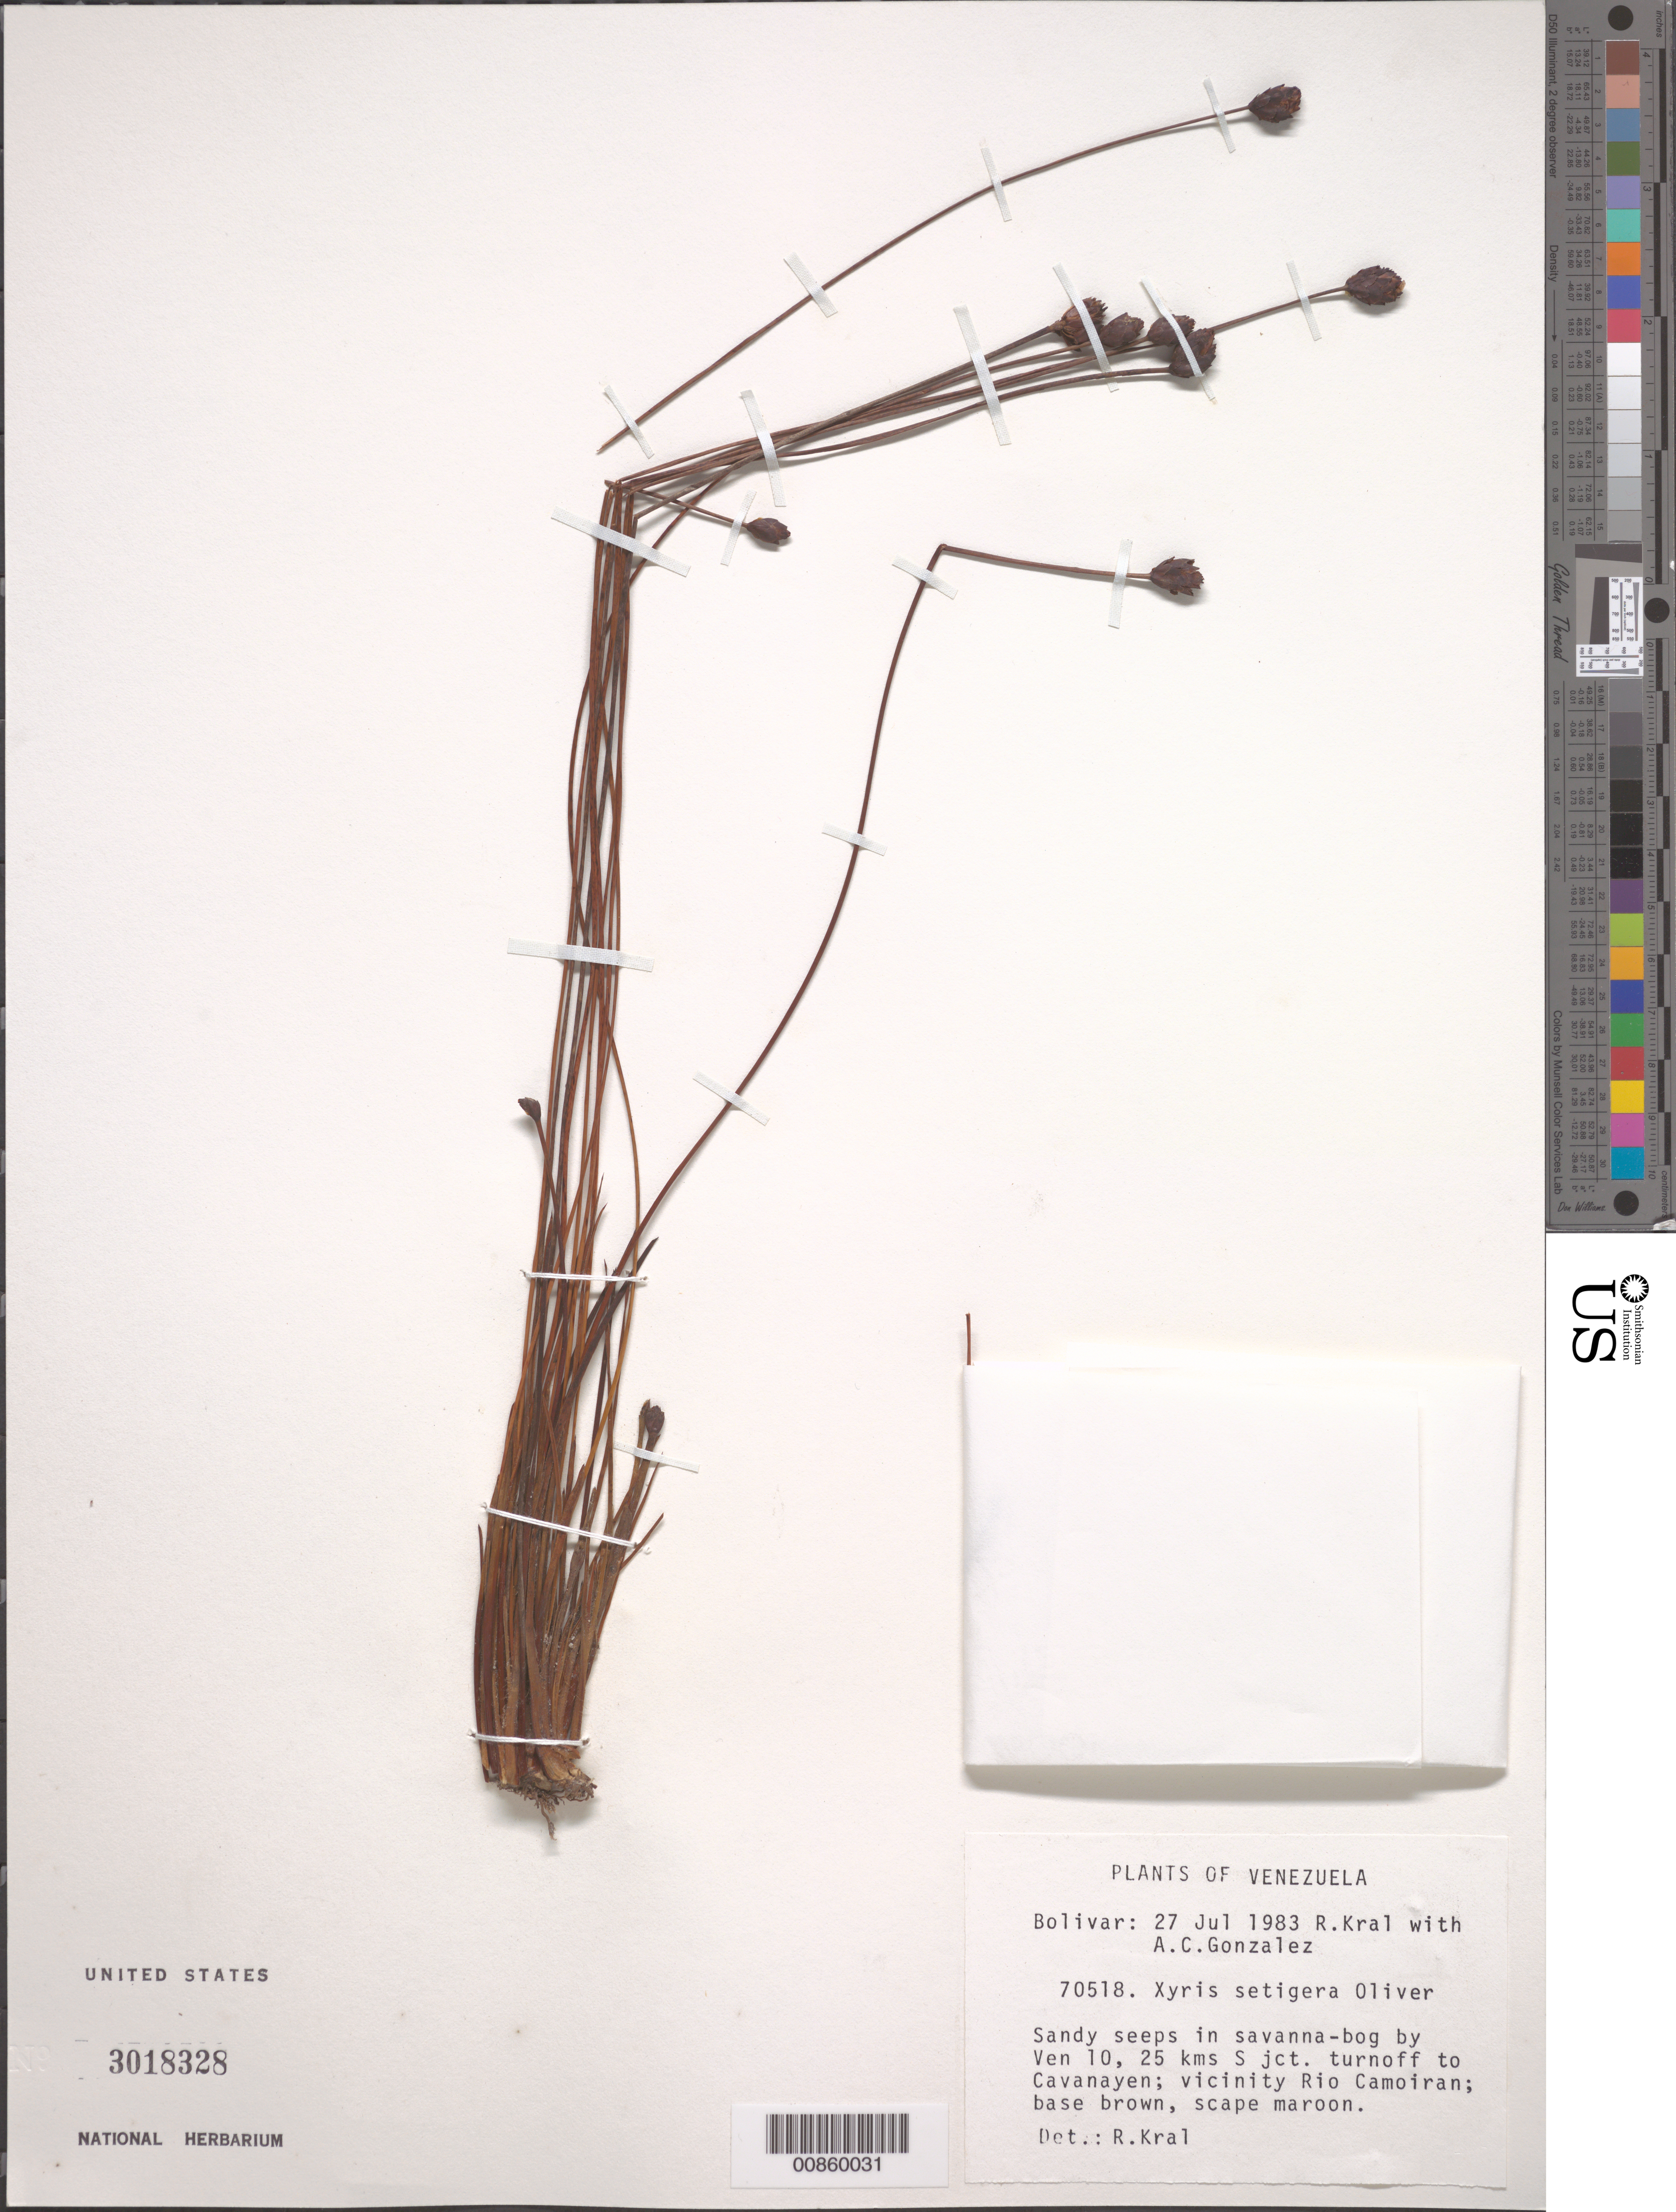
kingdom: Plantae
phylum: Tracheophyta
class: Liliopsida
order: Poales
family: Xyridaceae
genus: Xyris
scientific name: Xyris setigera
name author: Oliv.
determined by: Kral, Robert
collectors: R. Kral & A. C. González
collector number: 70518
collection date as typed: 27-Jul-83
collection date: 1983-07-27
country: Venezuela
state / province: Bolívar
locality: Río Camoiran, 25 km S of junction of Kavanayén and Sta. Elena-El Dorado highway, Ven. 10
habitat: Sandy seeps in savanna-bog.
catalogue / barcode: US 3018328